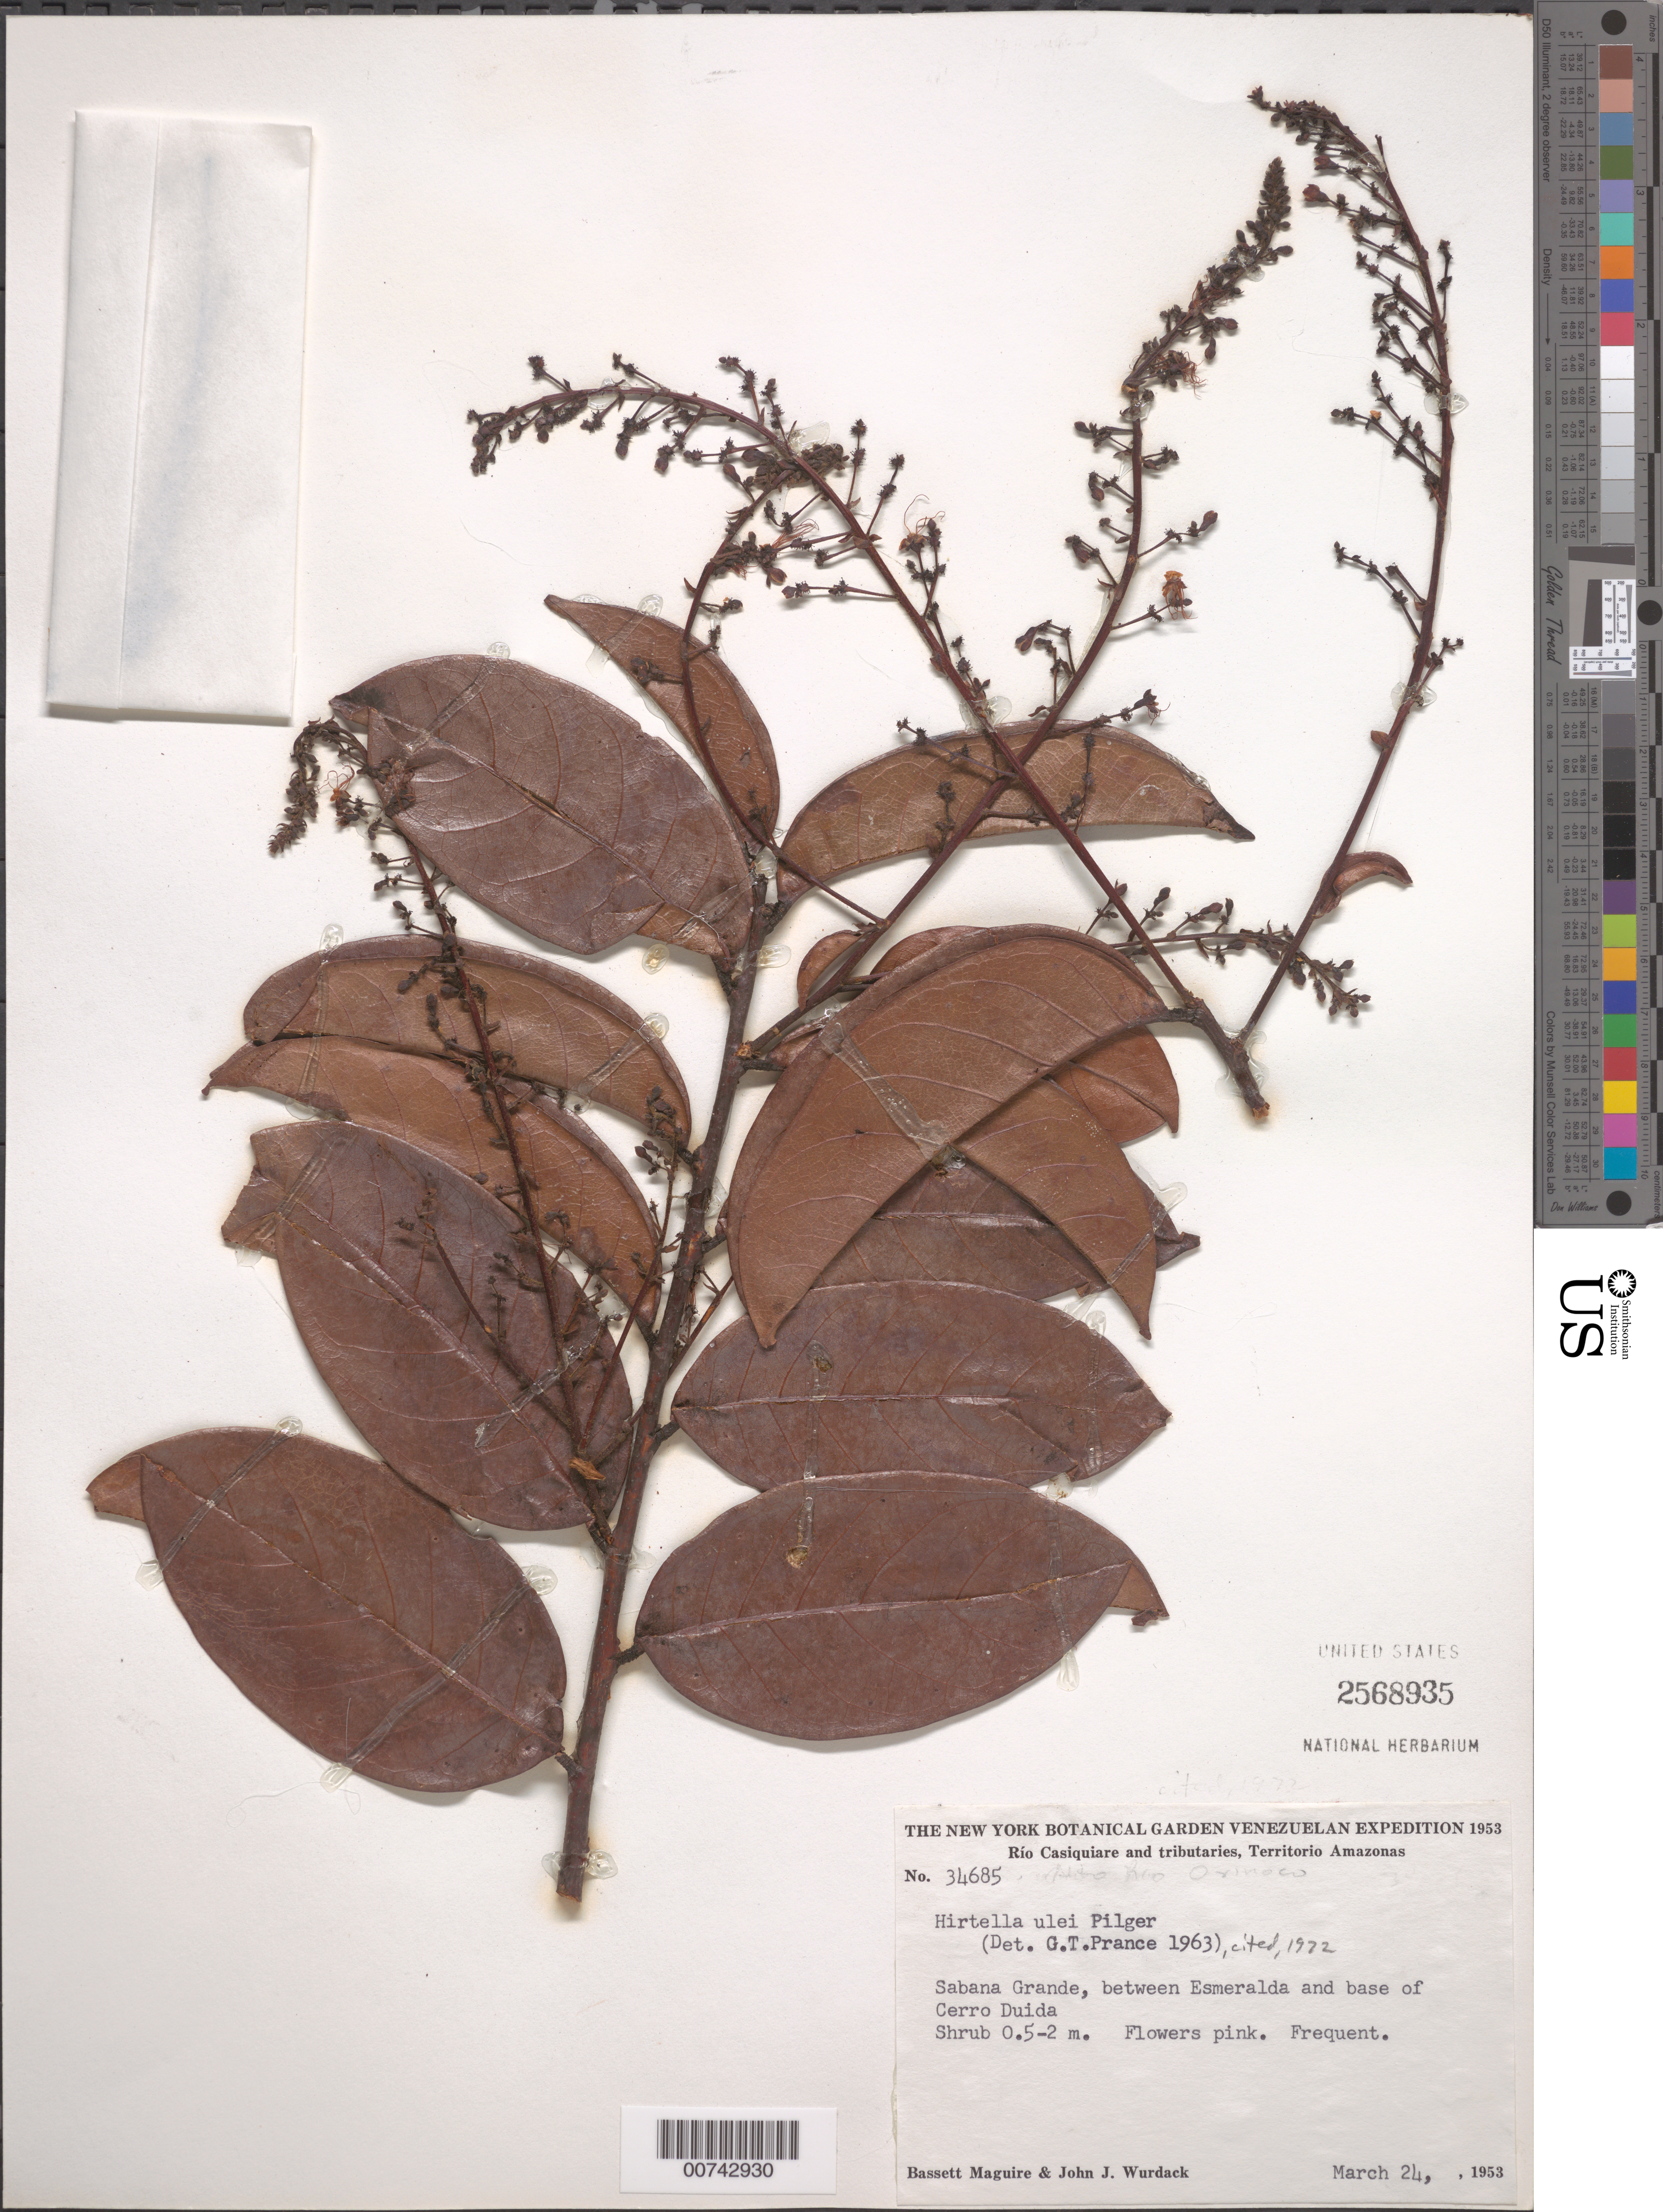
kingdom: Plantae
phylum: Tracheophyta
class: Magnoliopsida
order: Malpighiales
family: Chrysobalanaceae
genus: Hirtella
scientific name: Hirtella ulei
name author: Pilg.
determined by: Prance, G. T.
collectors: B. Maguire & J. J. Wurdack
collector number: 34685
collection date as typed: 24-Mar-53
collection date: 1953-03-24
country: Venezuela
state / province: Amazonas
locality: Alto Río Orinoco, Sabana Grande, betw. Esmeralda & Cerro Duida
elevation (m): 175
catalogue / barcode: US 2568935